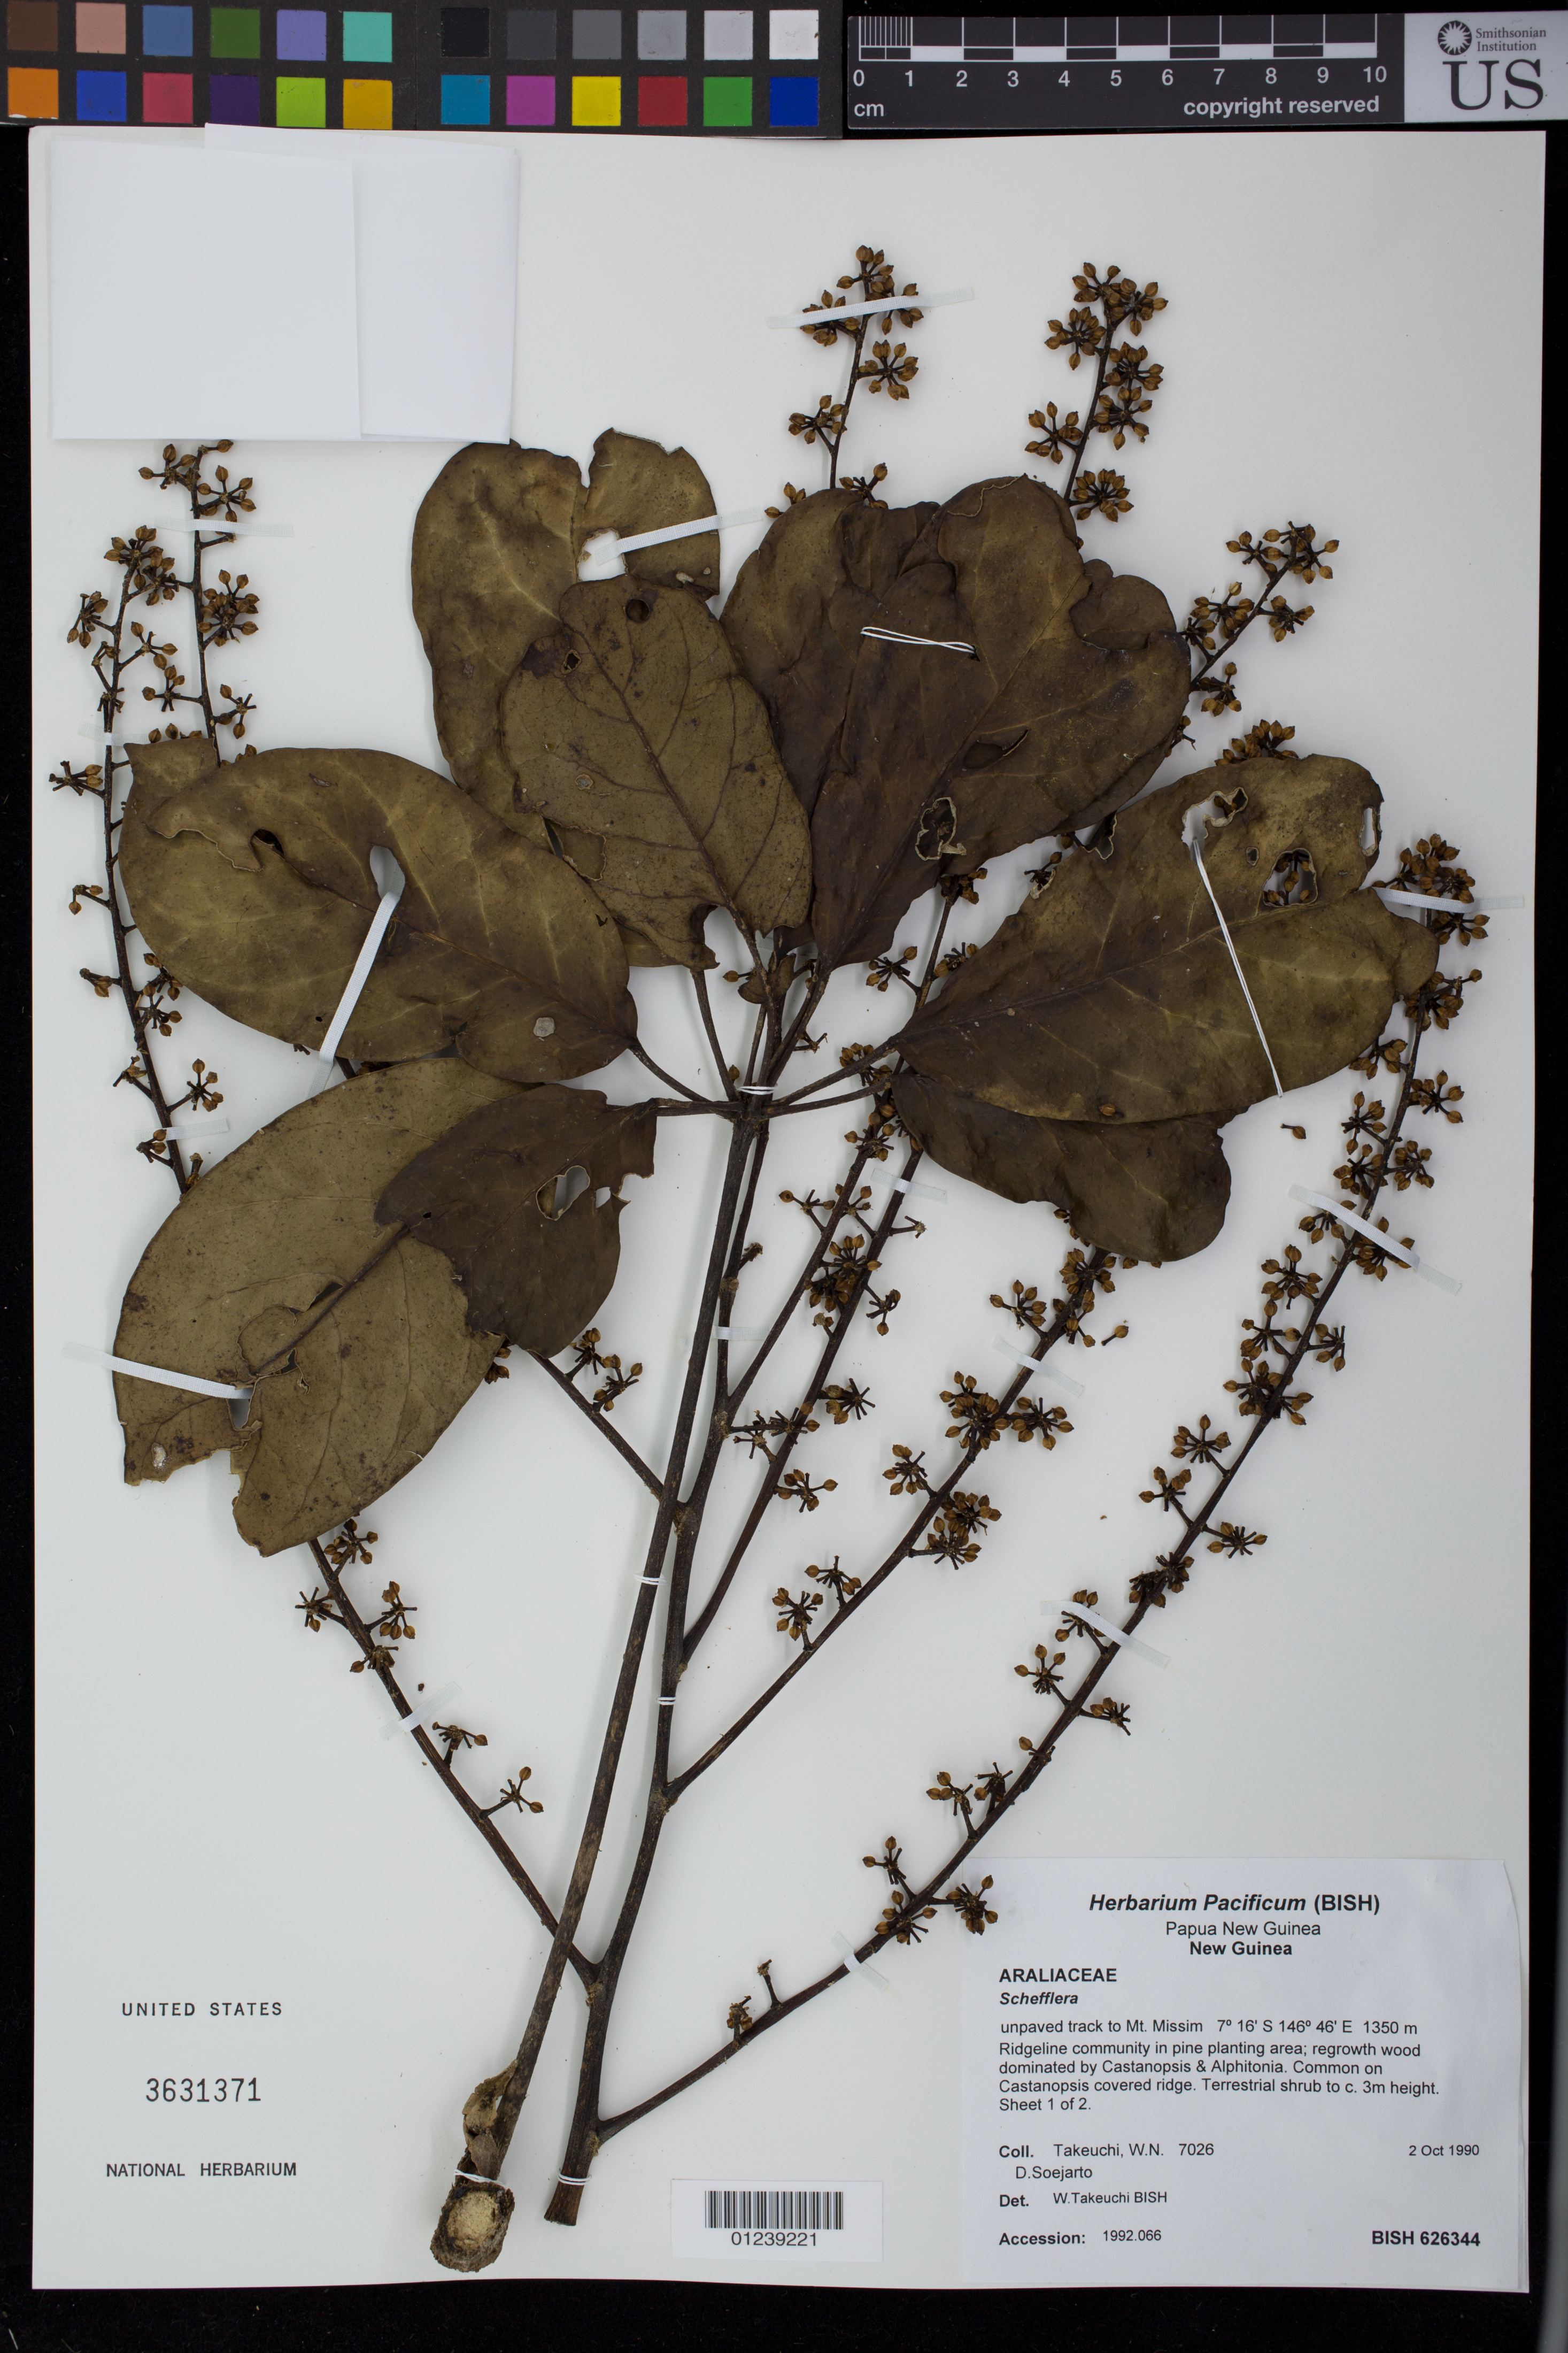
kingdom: Plantae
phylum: Tracheophyta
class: Magnoliopsida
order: Apiales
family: Araliaceae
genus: Schefflera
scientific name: Schefflera sp.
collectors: W. N. Takeuchi & D. Soejarto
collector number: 7026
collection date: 1990-10-02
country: Papua New Guinea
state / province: Morobe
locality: Unpaved track to Mt. Missim.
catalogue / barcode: US 3631371